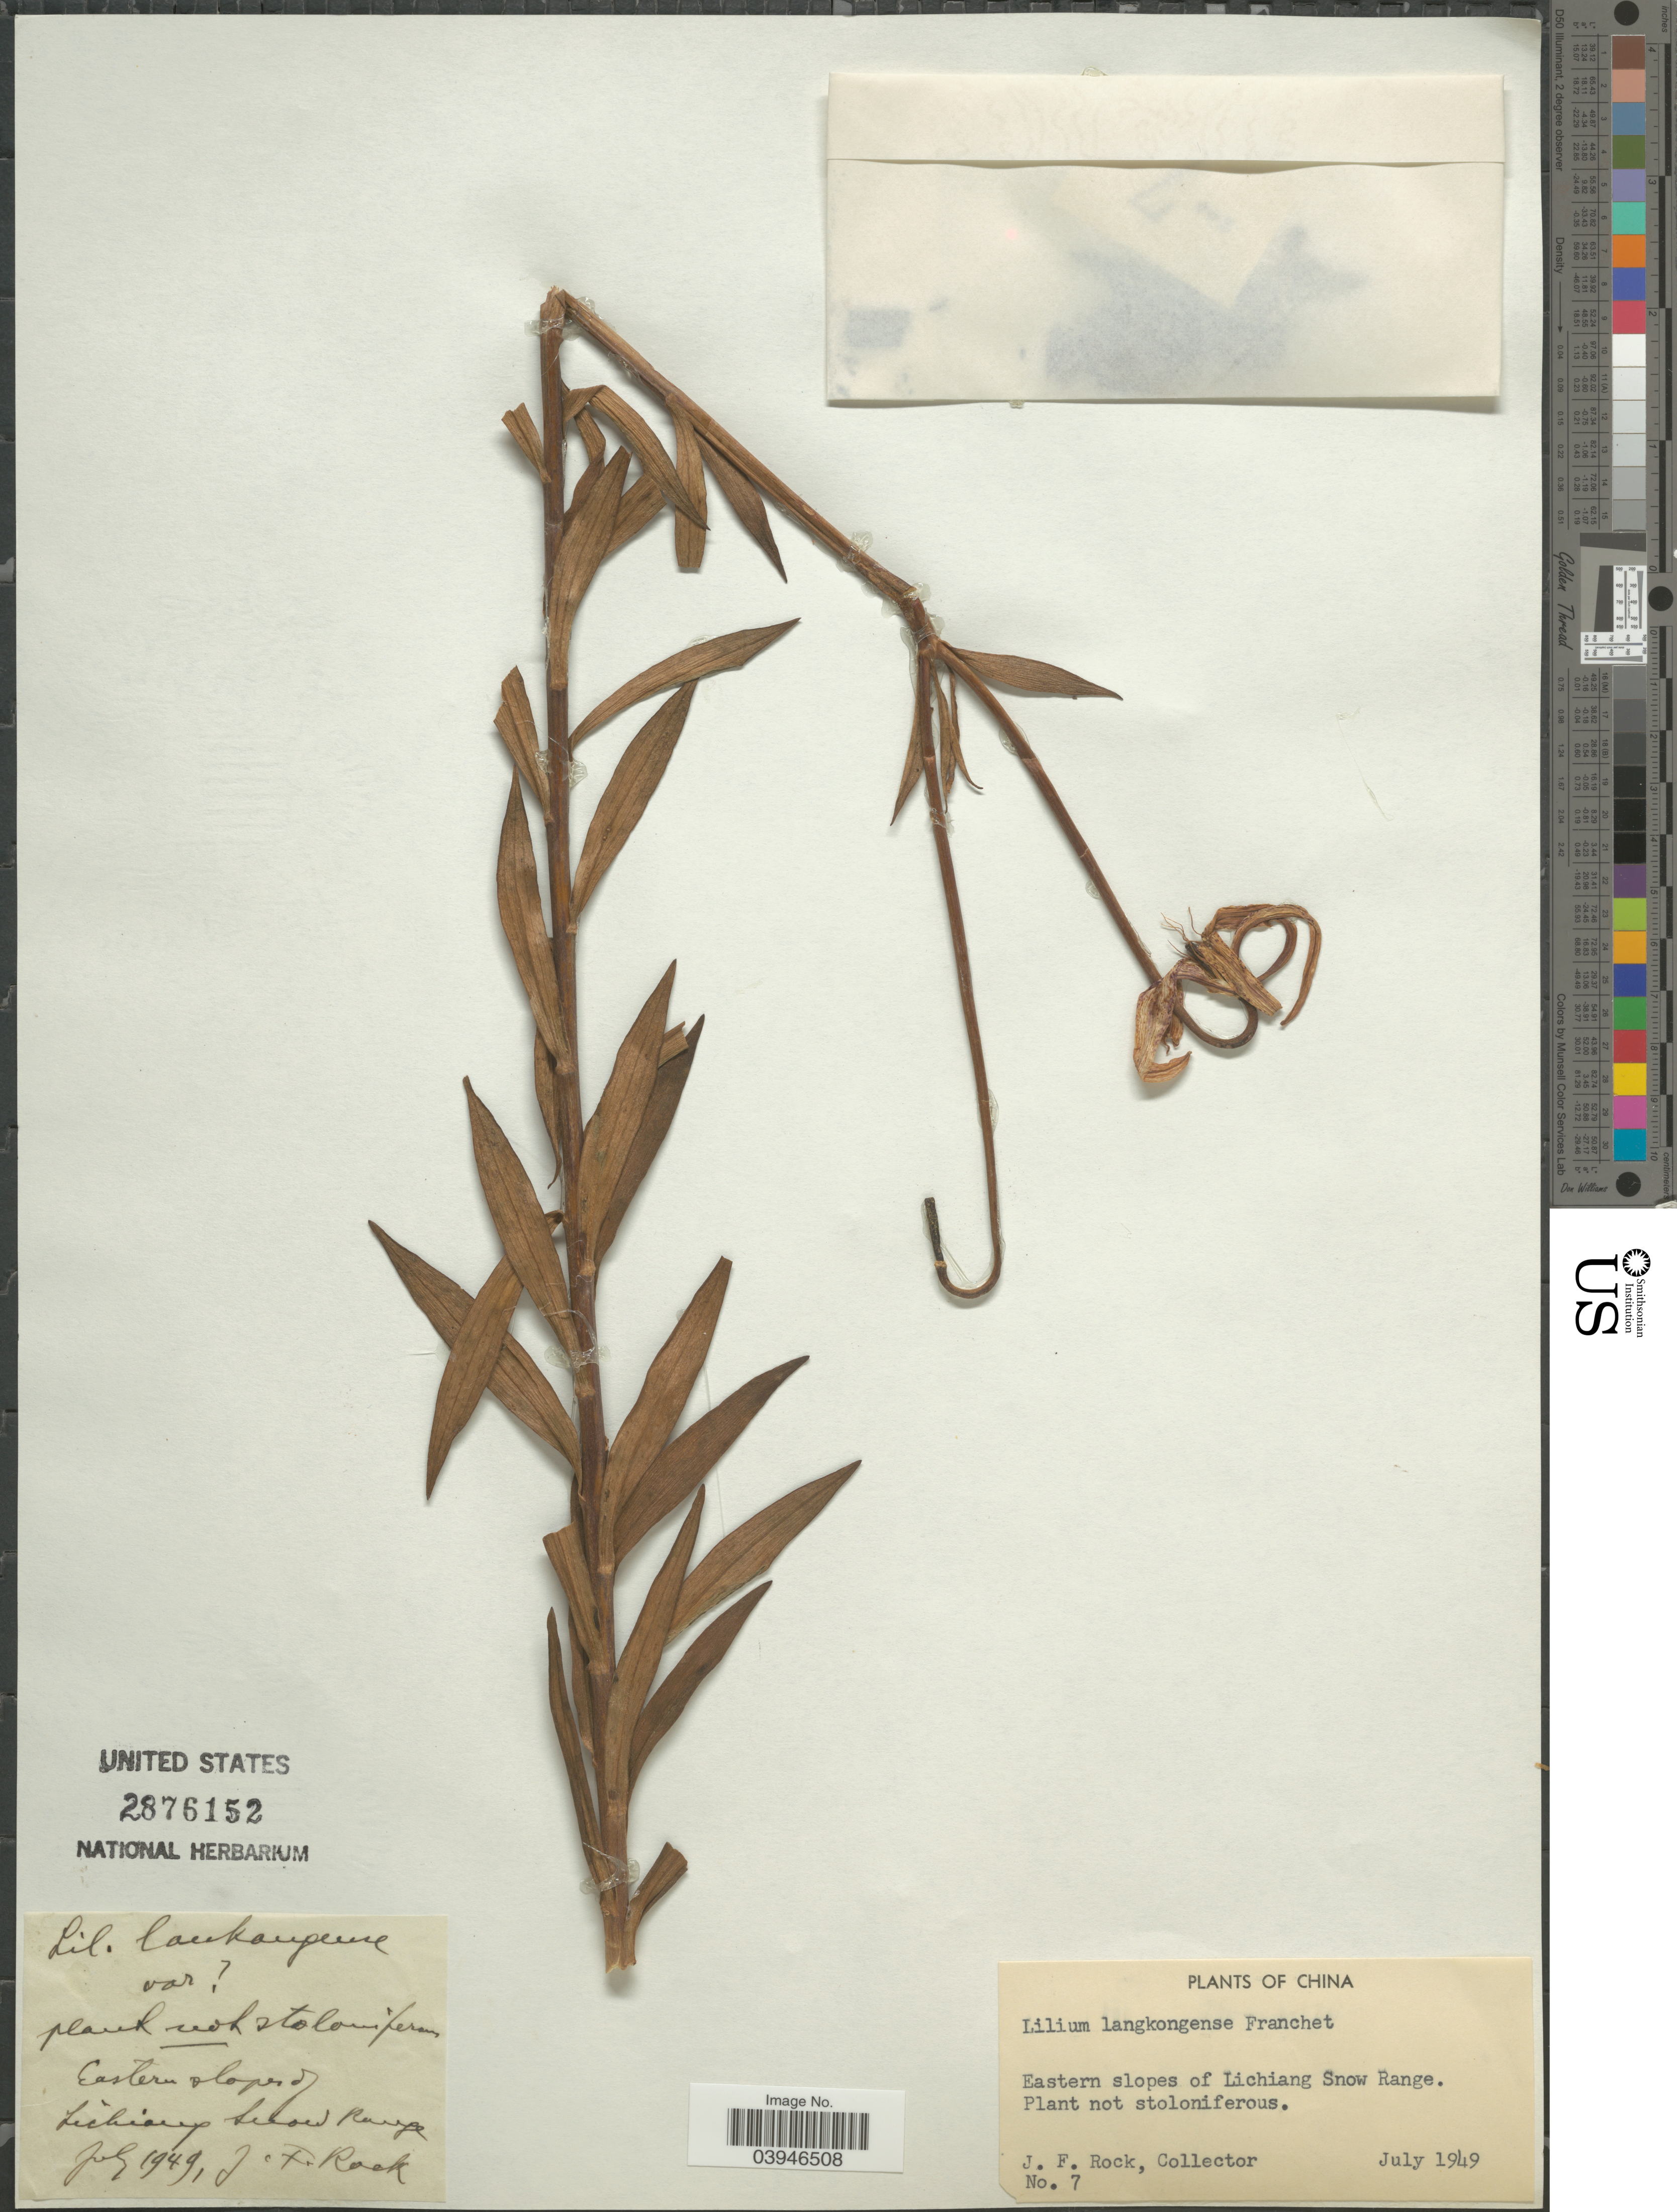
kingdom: Plantae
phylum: Tracheophyta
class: Liliopsida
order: Liliales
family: Liliaceae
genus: Lilium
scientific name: Lilium lankongense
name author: Franch.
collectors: J. Rock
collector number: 7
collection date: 1949-07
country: China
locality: Eastern slopes of Lichiang Snow Range.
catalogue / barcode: US 2876152